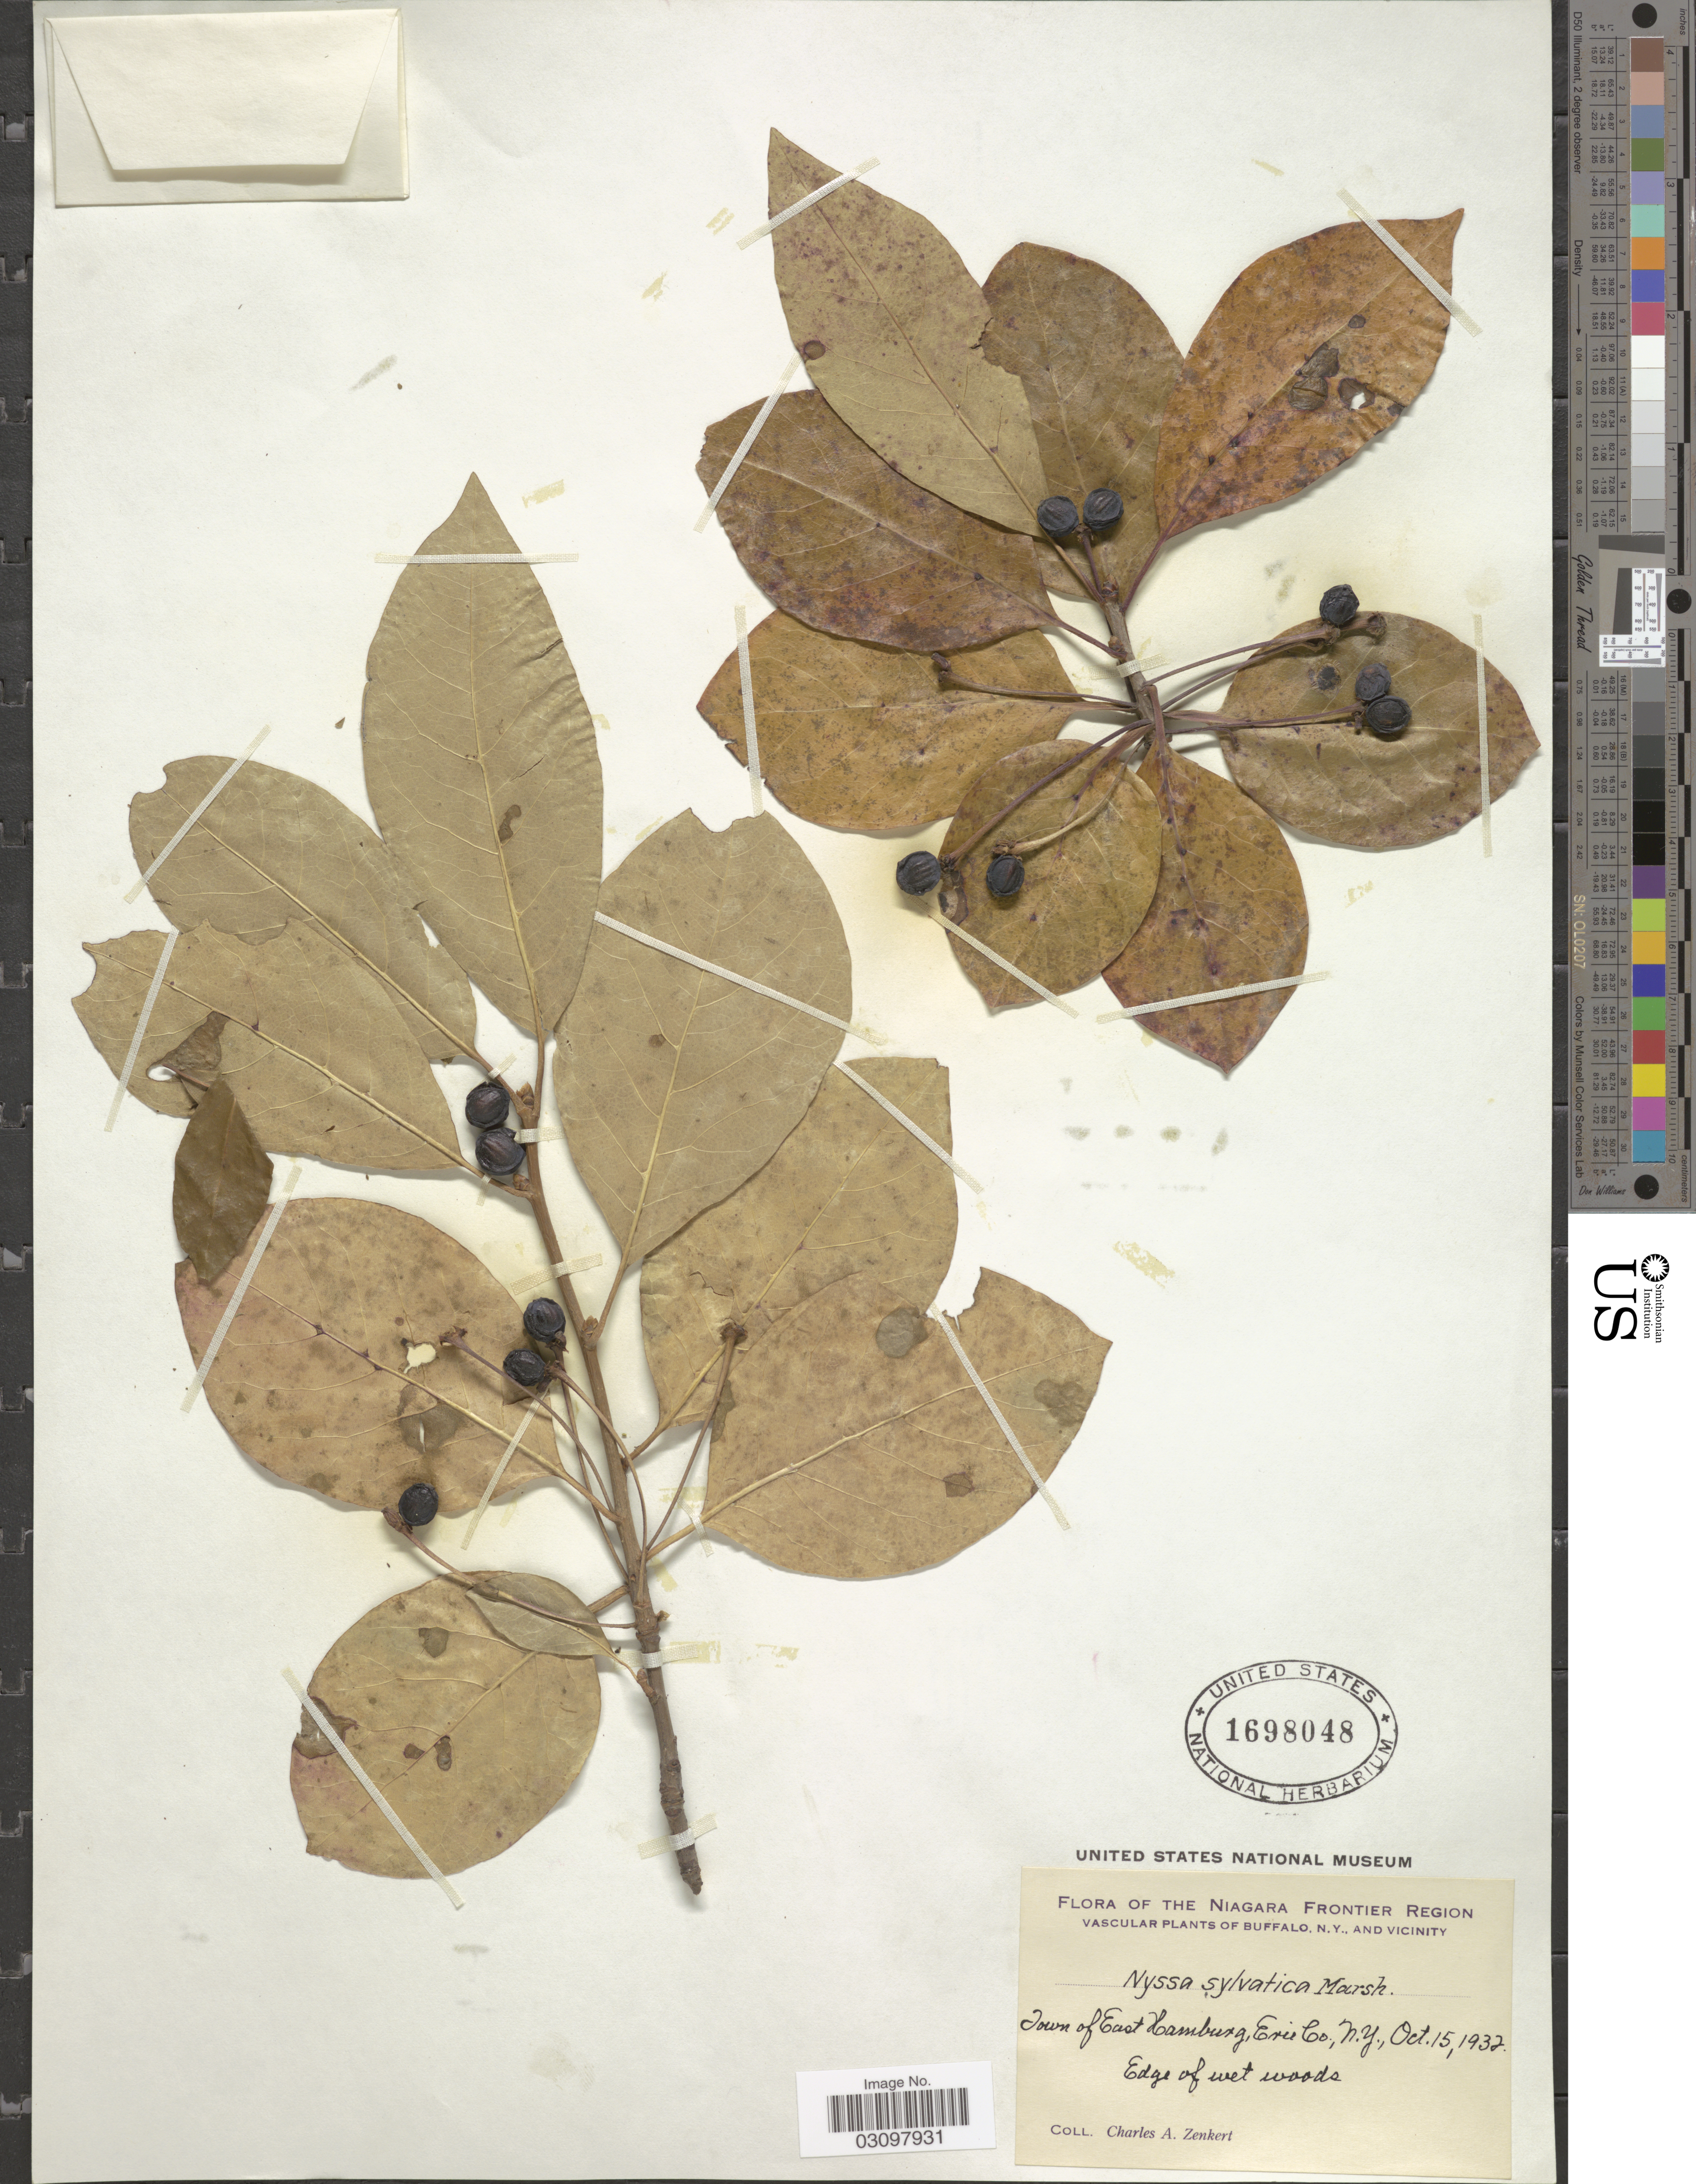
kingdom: Plantae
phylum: Tracheophyta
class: Magnoliopsida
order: Cornales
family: Nyssaceae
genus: Nyssa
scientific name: Nyssa sylvatica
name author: Marshall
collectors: C. Zenkert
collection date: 1932-10-15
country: United States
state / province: New York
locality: The Niagara Frontier Region. Buffalo and vicinity. Town of East Hamburg, Erie Co.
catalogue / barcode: US 1698048